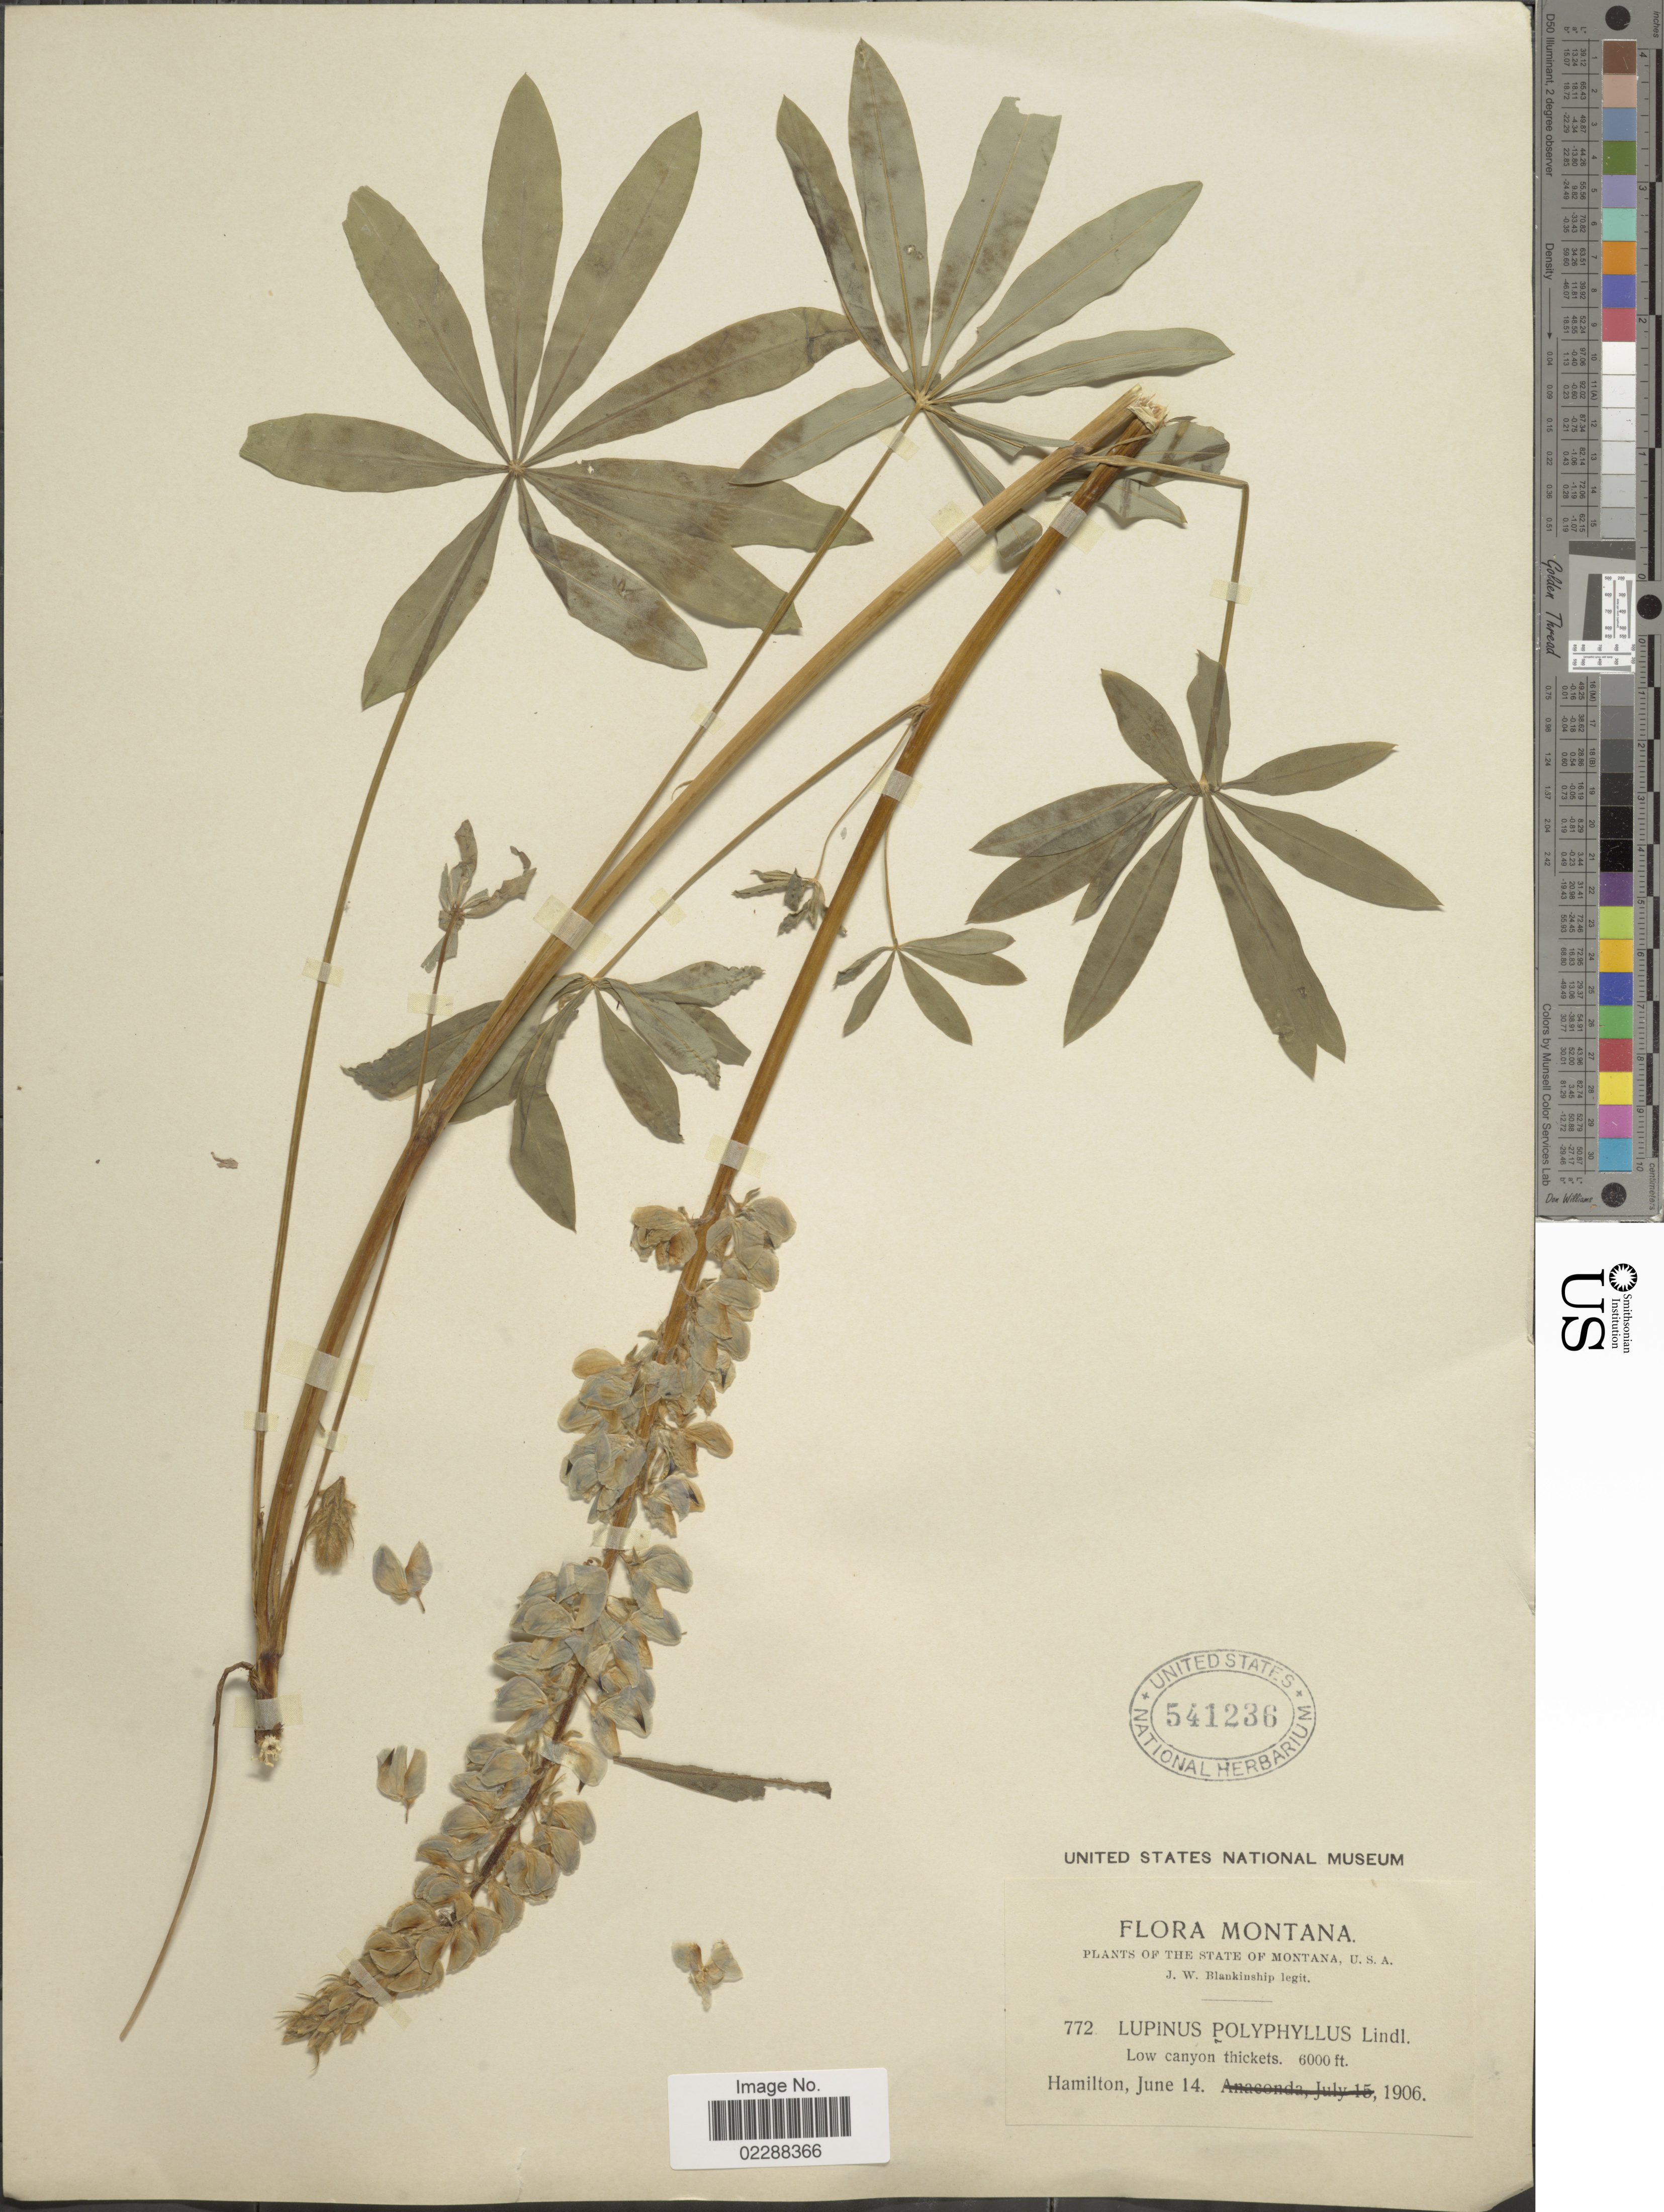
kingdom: Plantae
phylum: Tracheophyta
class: Magnoliopsida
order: Fabales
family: Fabaceae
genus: Lupinus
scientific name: Lupinus sp.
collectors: J. W. Blankinship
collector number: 772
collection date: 1906-06-14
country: United States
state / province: Montana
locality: The State of Montana, U.S.A., Low canyon thickets, Hamilton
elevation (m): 1829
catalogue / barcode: US 541236